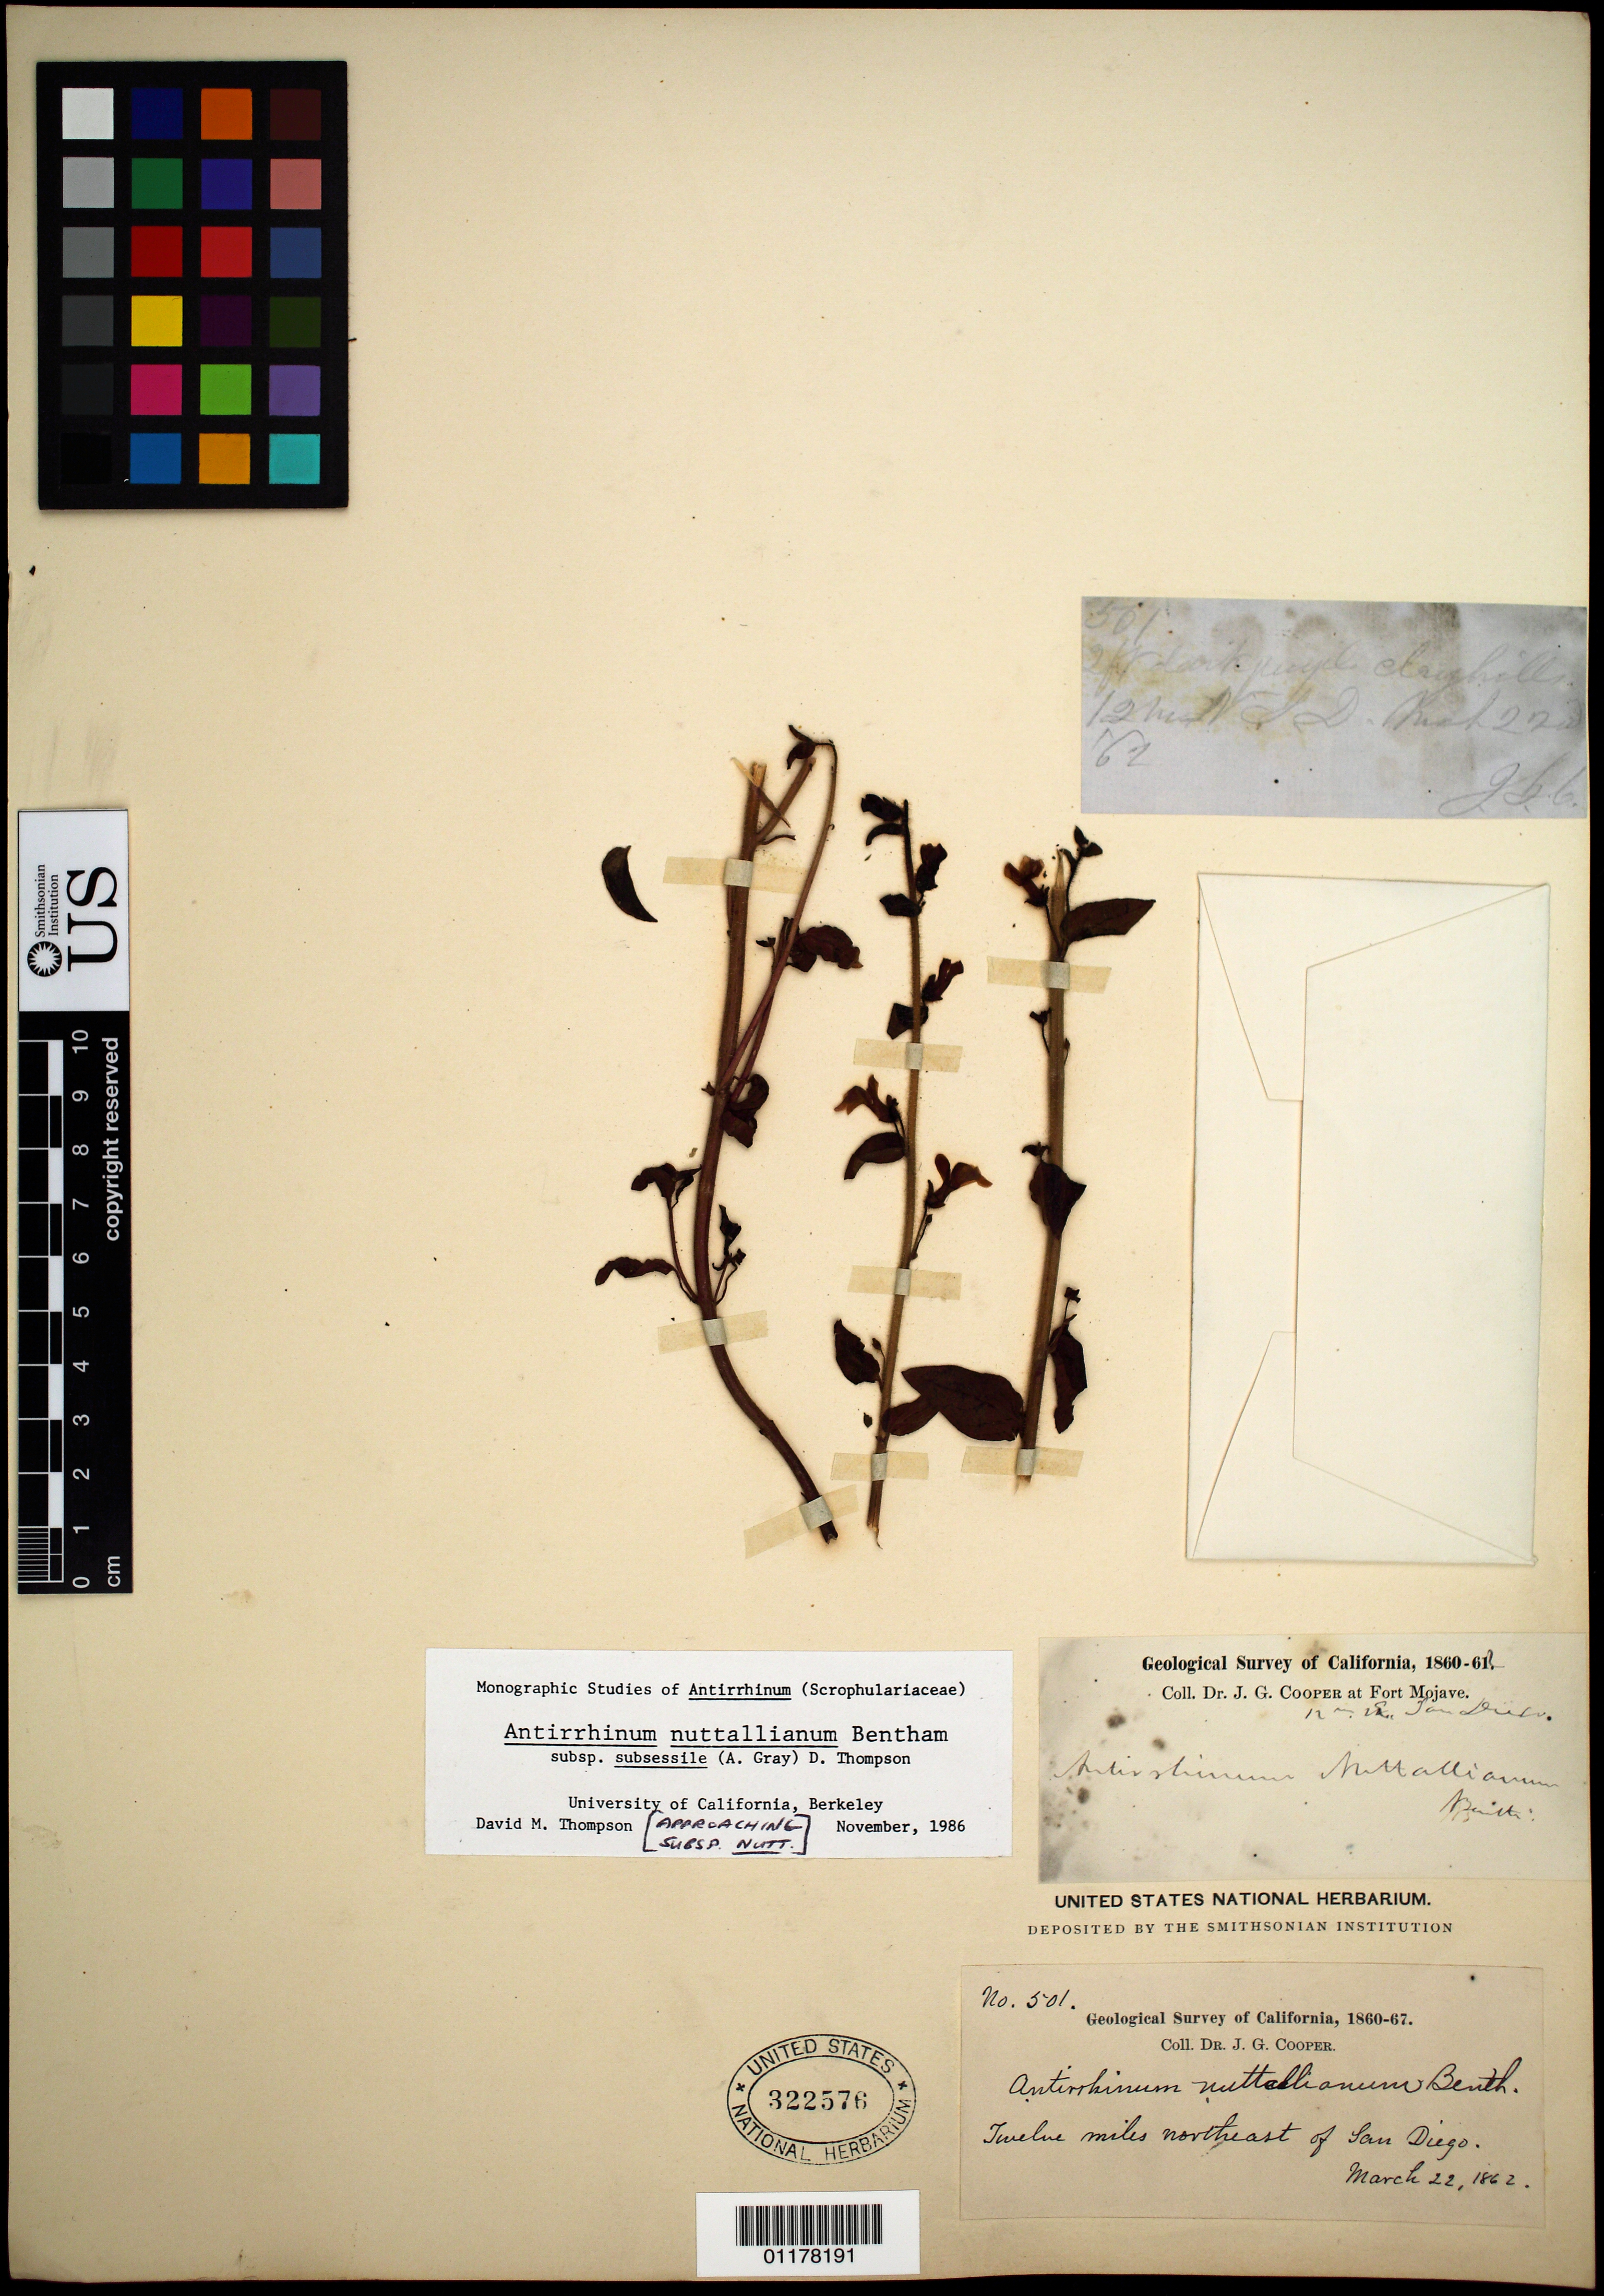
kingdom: Plantae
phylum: Tracheophyta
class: Magnoliopsida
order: Lamiales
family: Plantaginaceae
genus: Antirrhinum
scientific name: Antirrhinum nuttallianum subsp. subsessile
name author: Benth.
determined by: Thompson, D. M.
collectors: J. G. Cooper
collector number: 501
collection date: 1862-03-22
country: United States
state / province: California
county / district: San Diego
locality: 12 miles northeast of San Diego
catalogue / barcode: US 322576